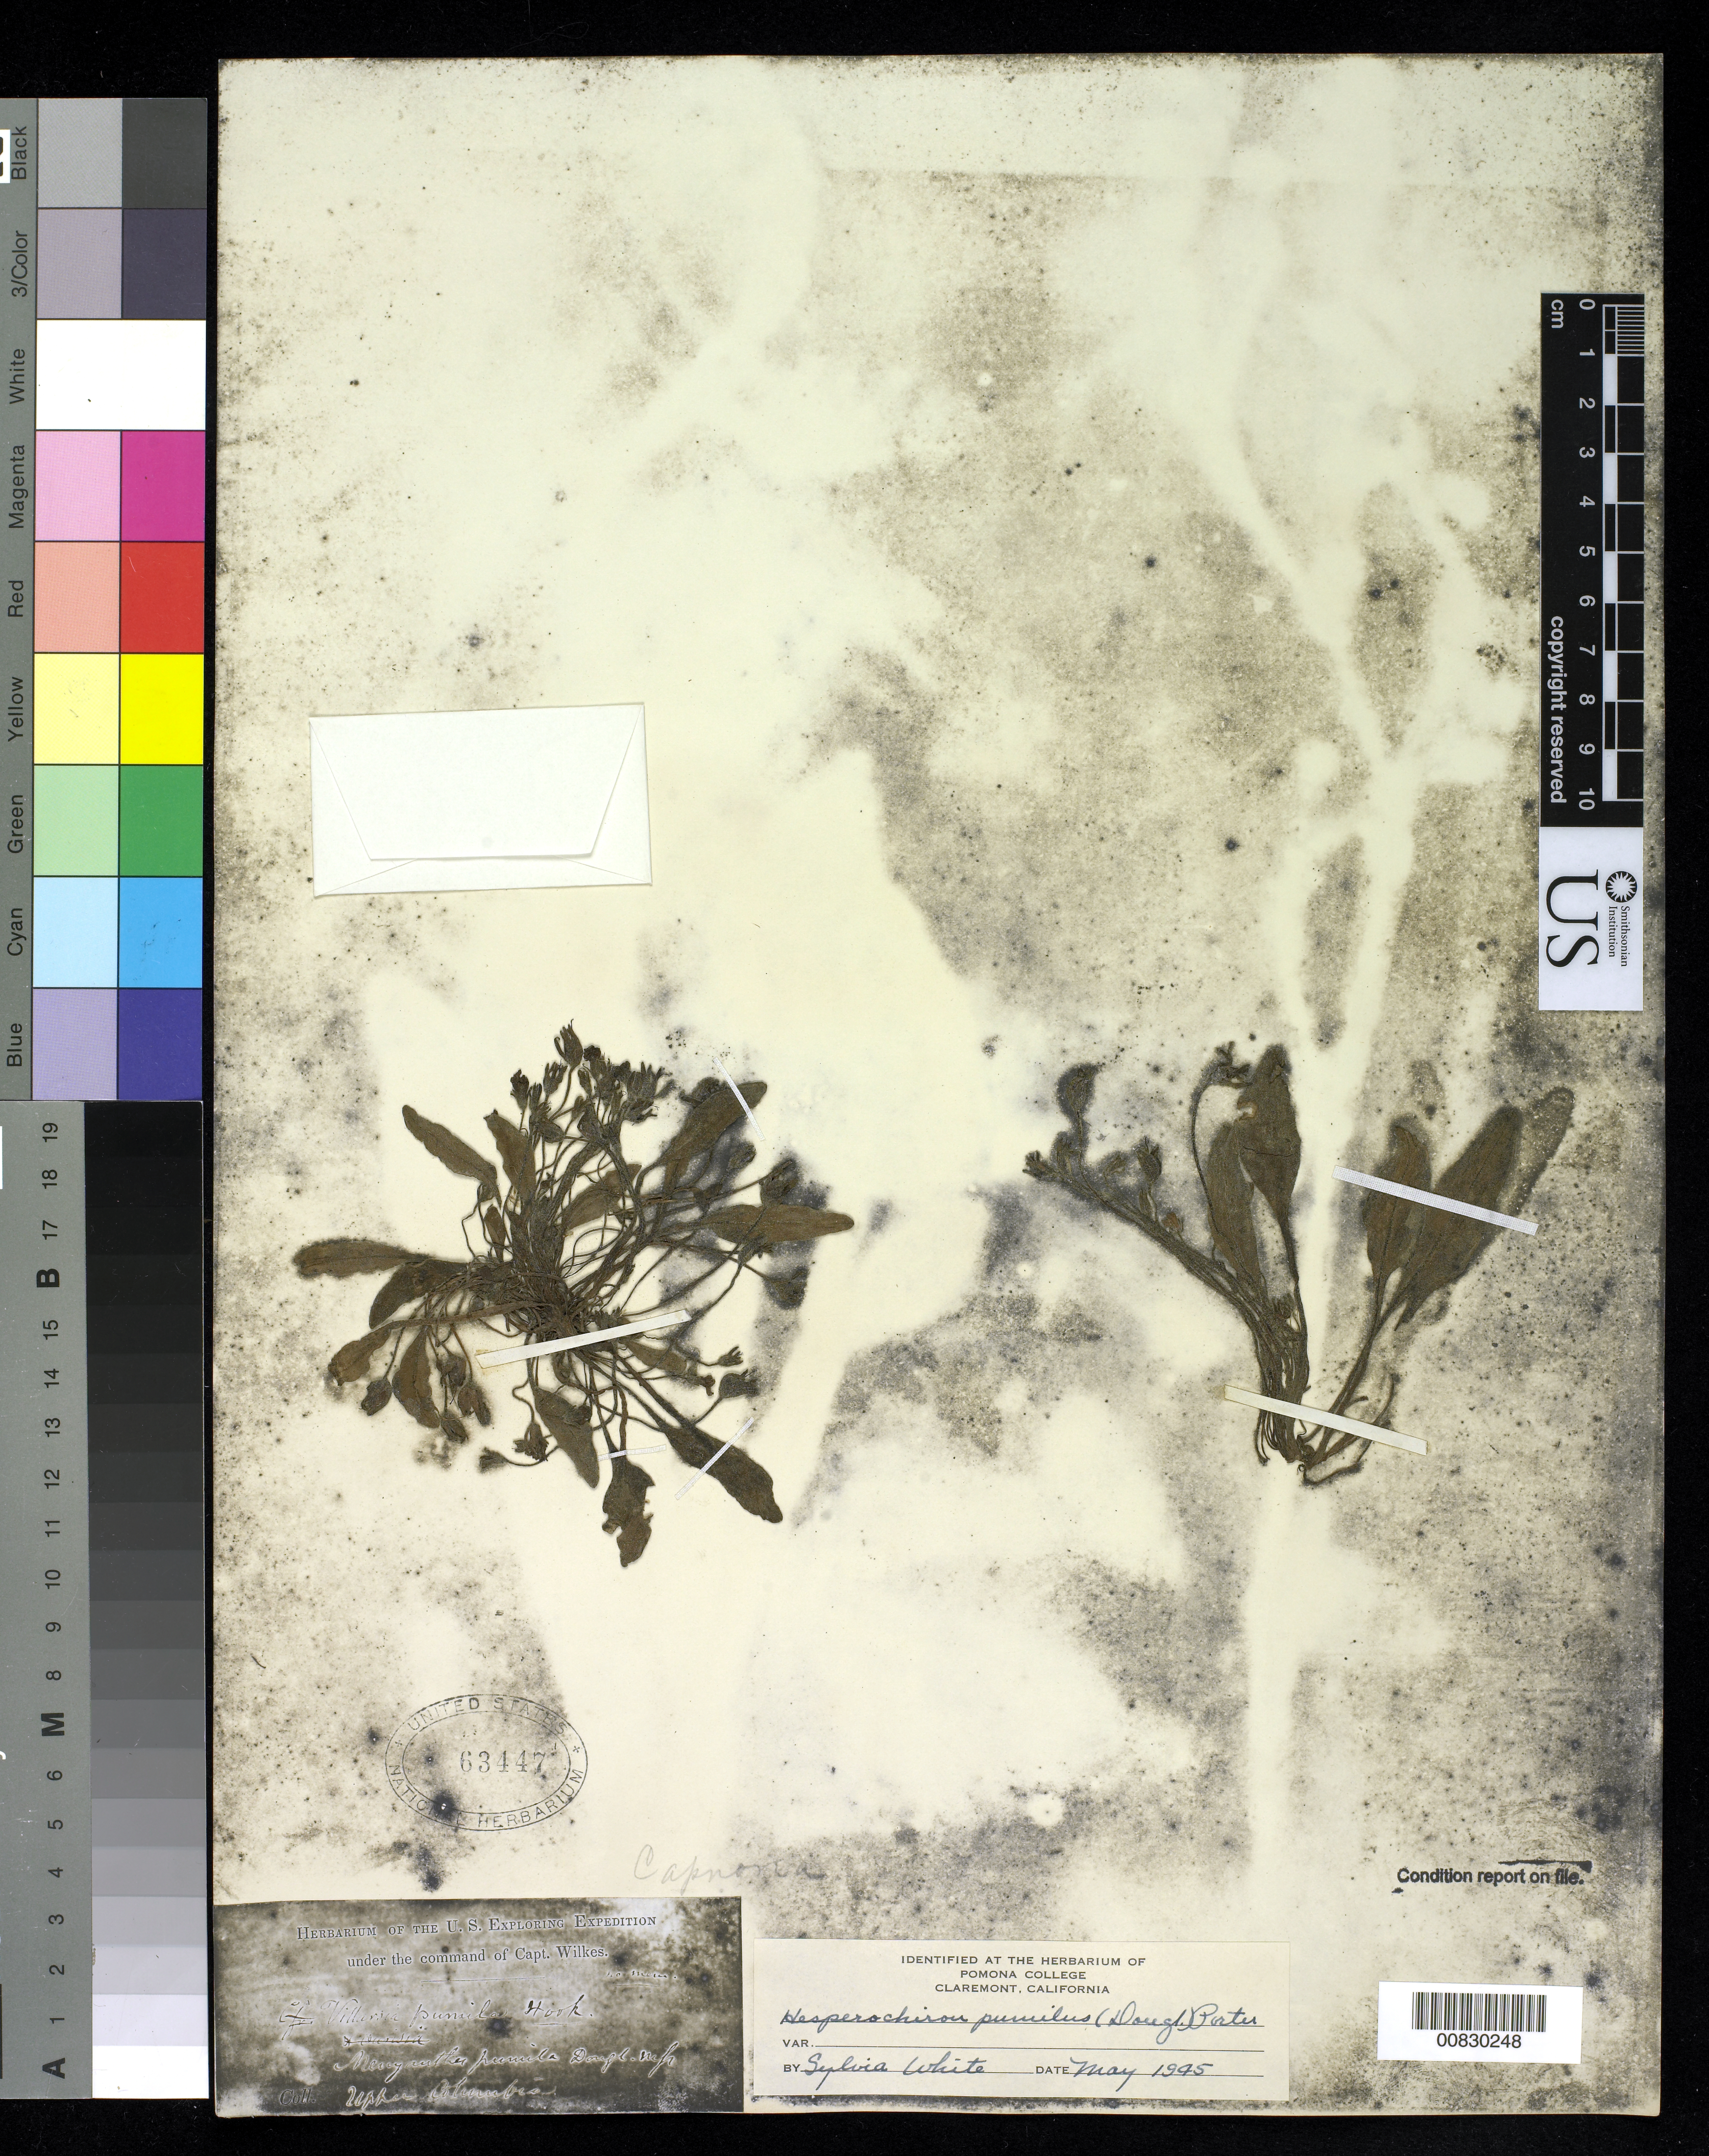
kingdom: Plantae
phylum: Tracheophyta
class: Magnoliopsida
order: Boraginales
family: Hydrophyllaceae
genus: Hesperochiron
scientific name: Hesperochiron pumilus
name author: (Griseb.) Porter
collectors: Wilkes Explor. Exped.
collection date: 1838/1842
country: United States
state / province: Washington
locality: Upper Columbia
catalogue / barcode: US 63447